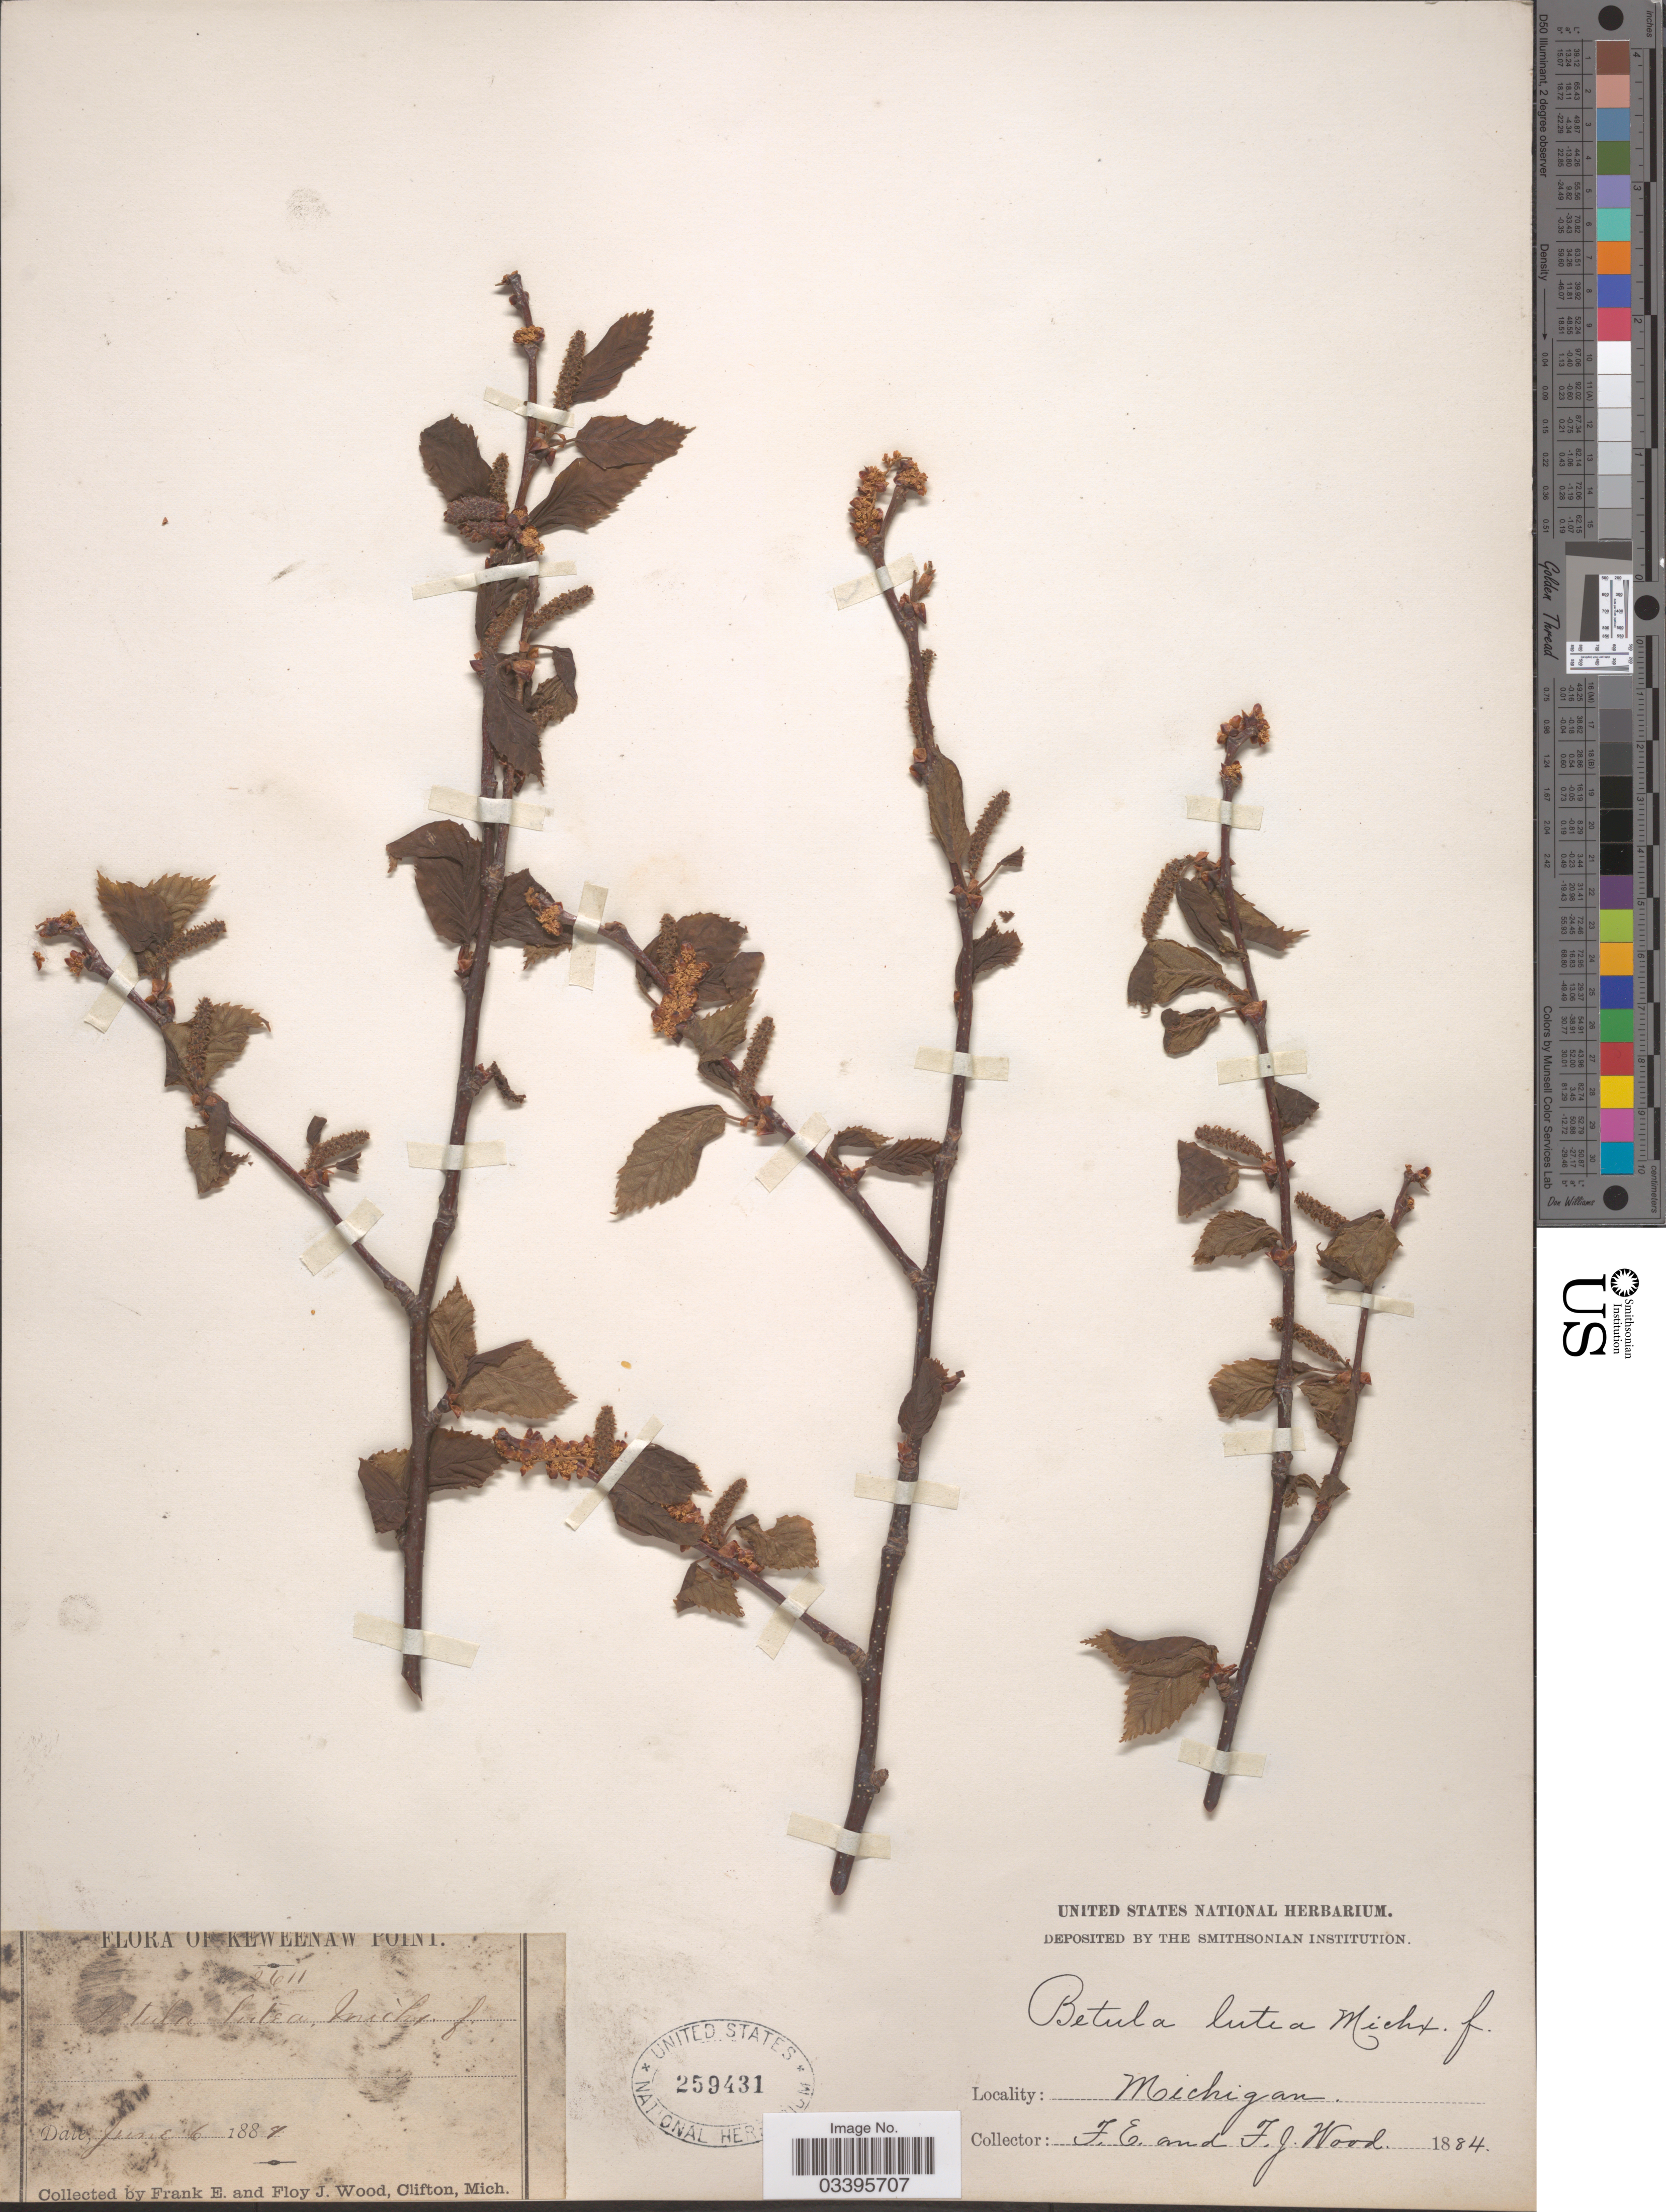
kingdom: Plantae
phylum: Tracheophyta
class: Magnoliopsida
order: Fagales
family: Betulaceae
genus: Betula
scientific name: Betula lutea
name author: F. Michx.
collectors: F. Wood & F. Wood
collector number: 2611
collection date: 1884-06-06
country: United States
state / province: Michigan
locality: Keweenaw Point.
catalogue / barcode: US 259431